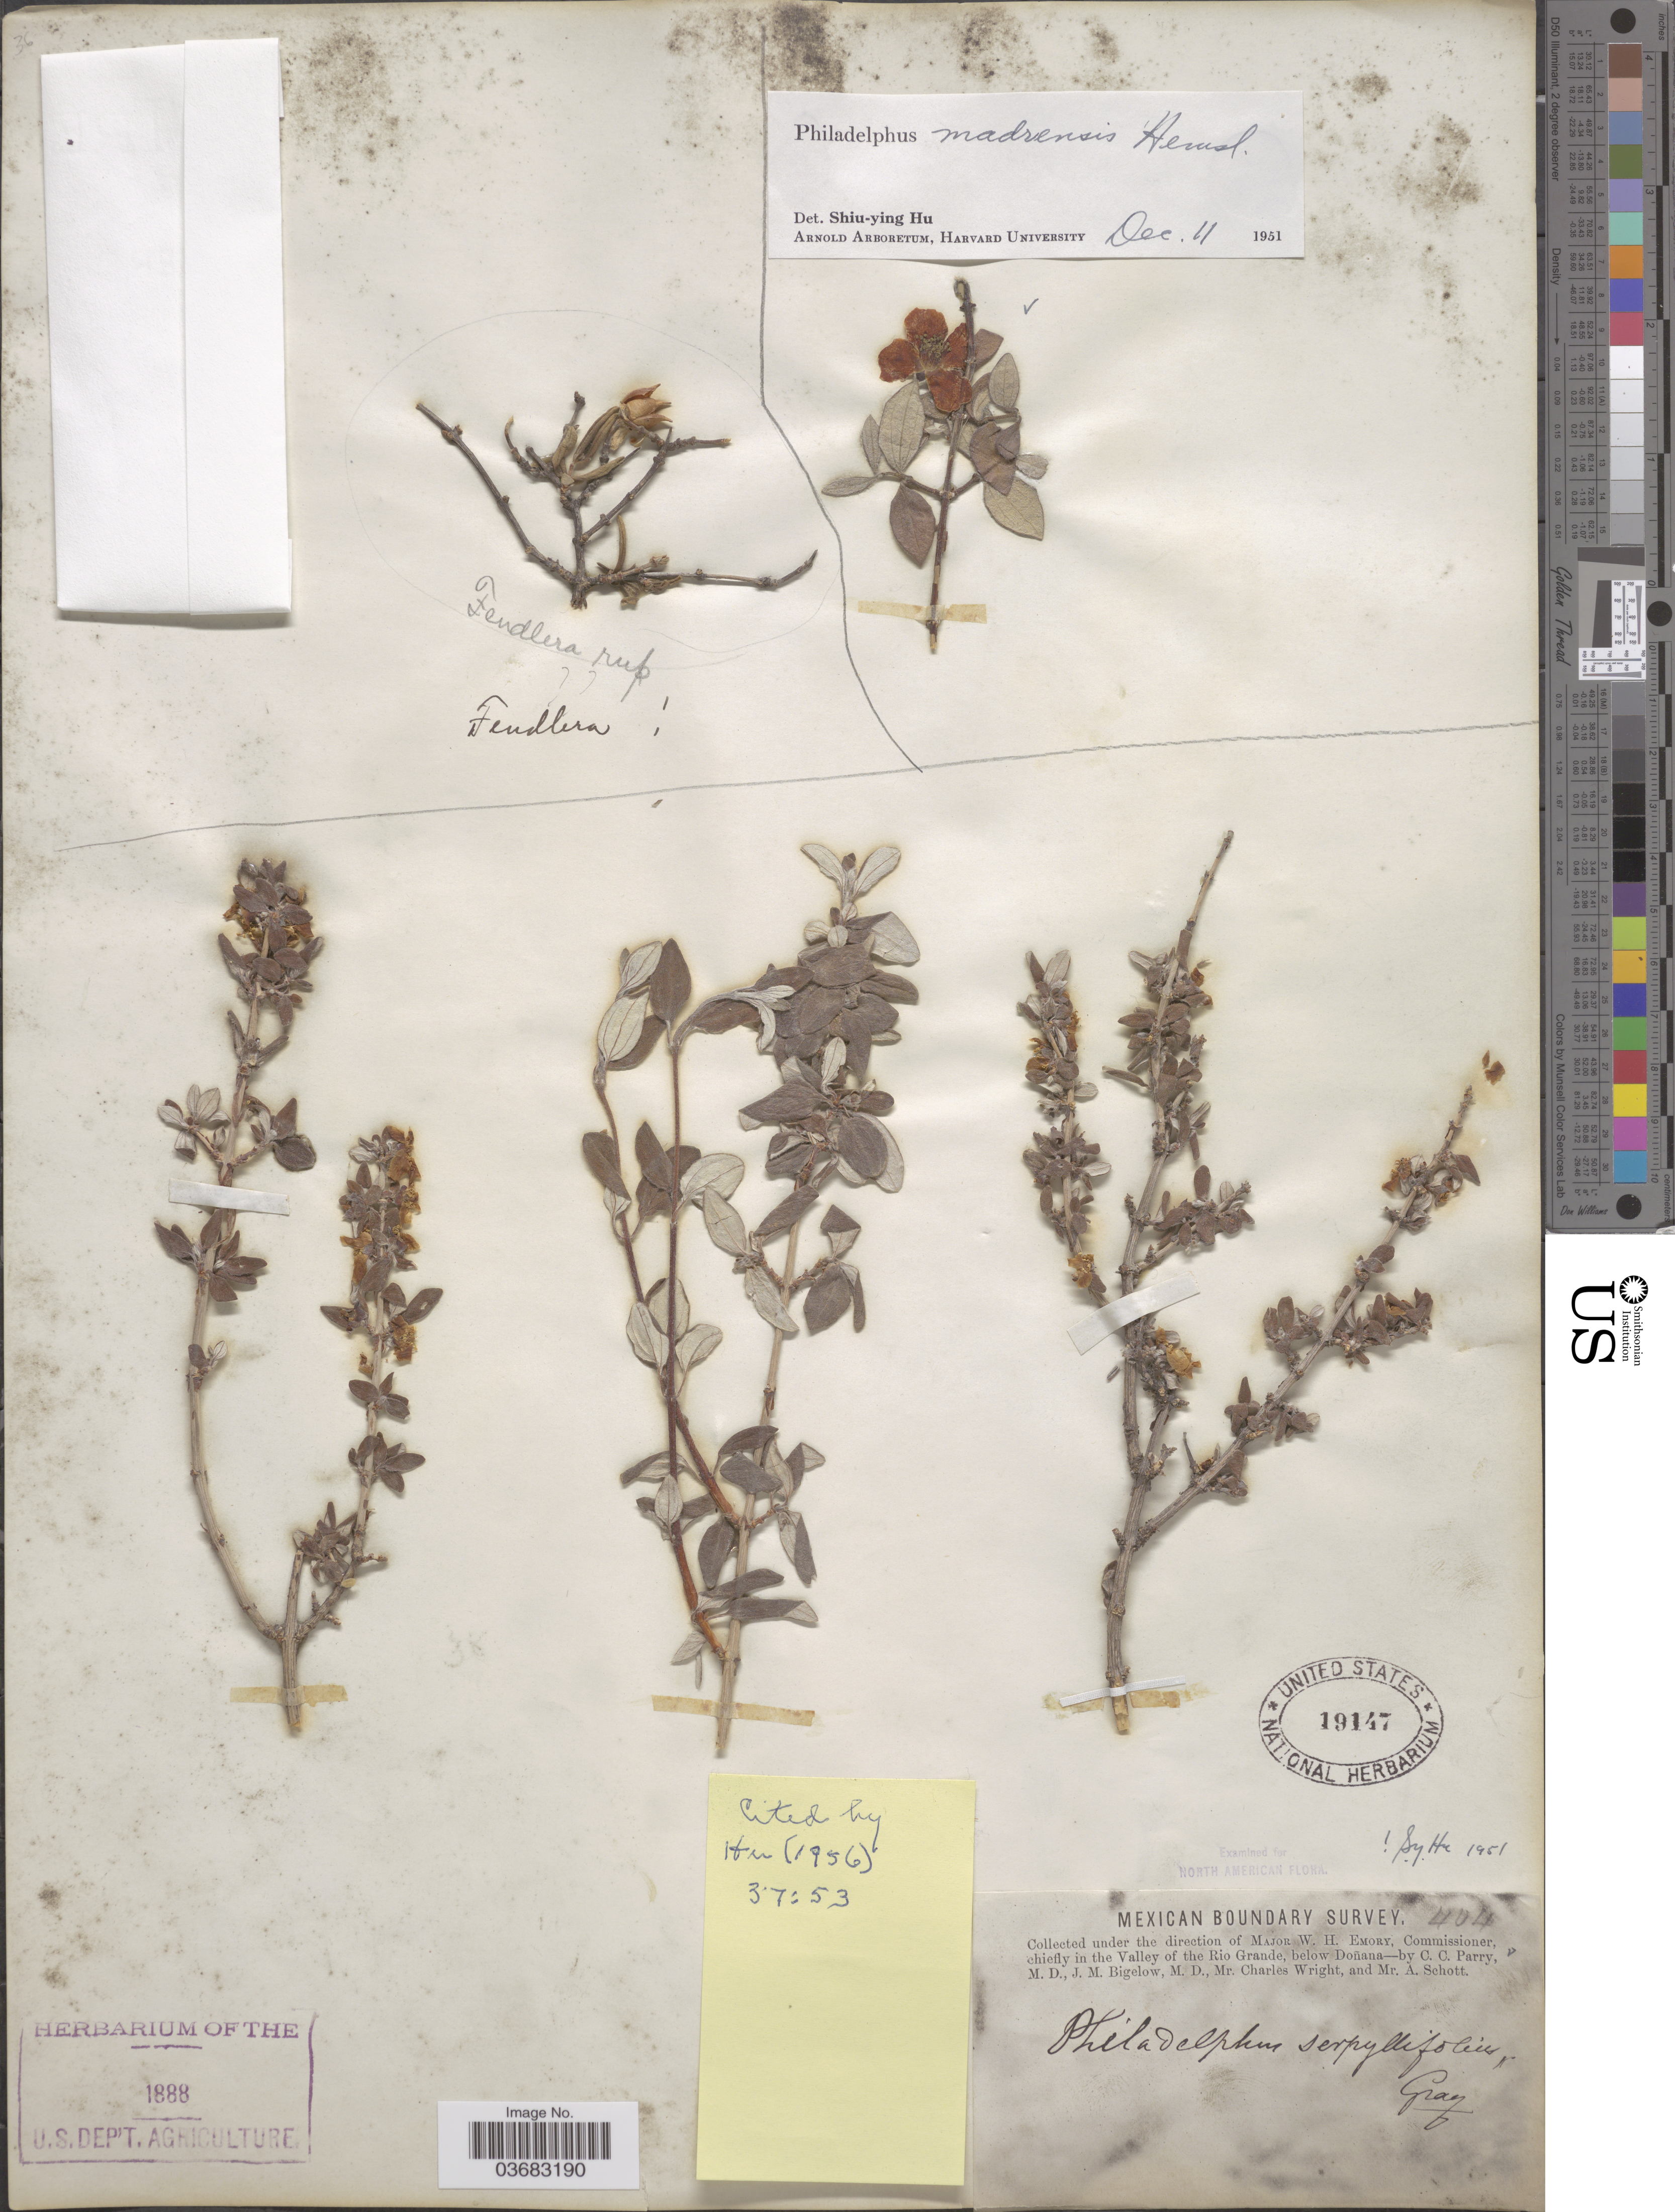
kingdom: Plantae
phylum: Tracheophyta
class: Magnoliopsida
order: Cornales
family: Hydrangeaceae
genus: Philadelphus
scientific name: Philadelphus madrensis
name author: Hemsl.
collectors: C. C. Parry, J. M. Bigelow, C. Wright & A. Schott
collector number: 404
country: Mexico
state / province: México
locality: In the Valley of the Rio Grande, below Doñanan.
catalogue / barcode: US 19147